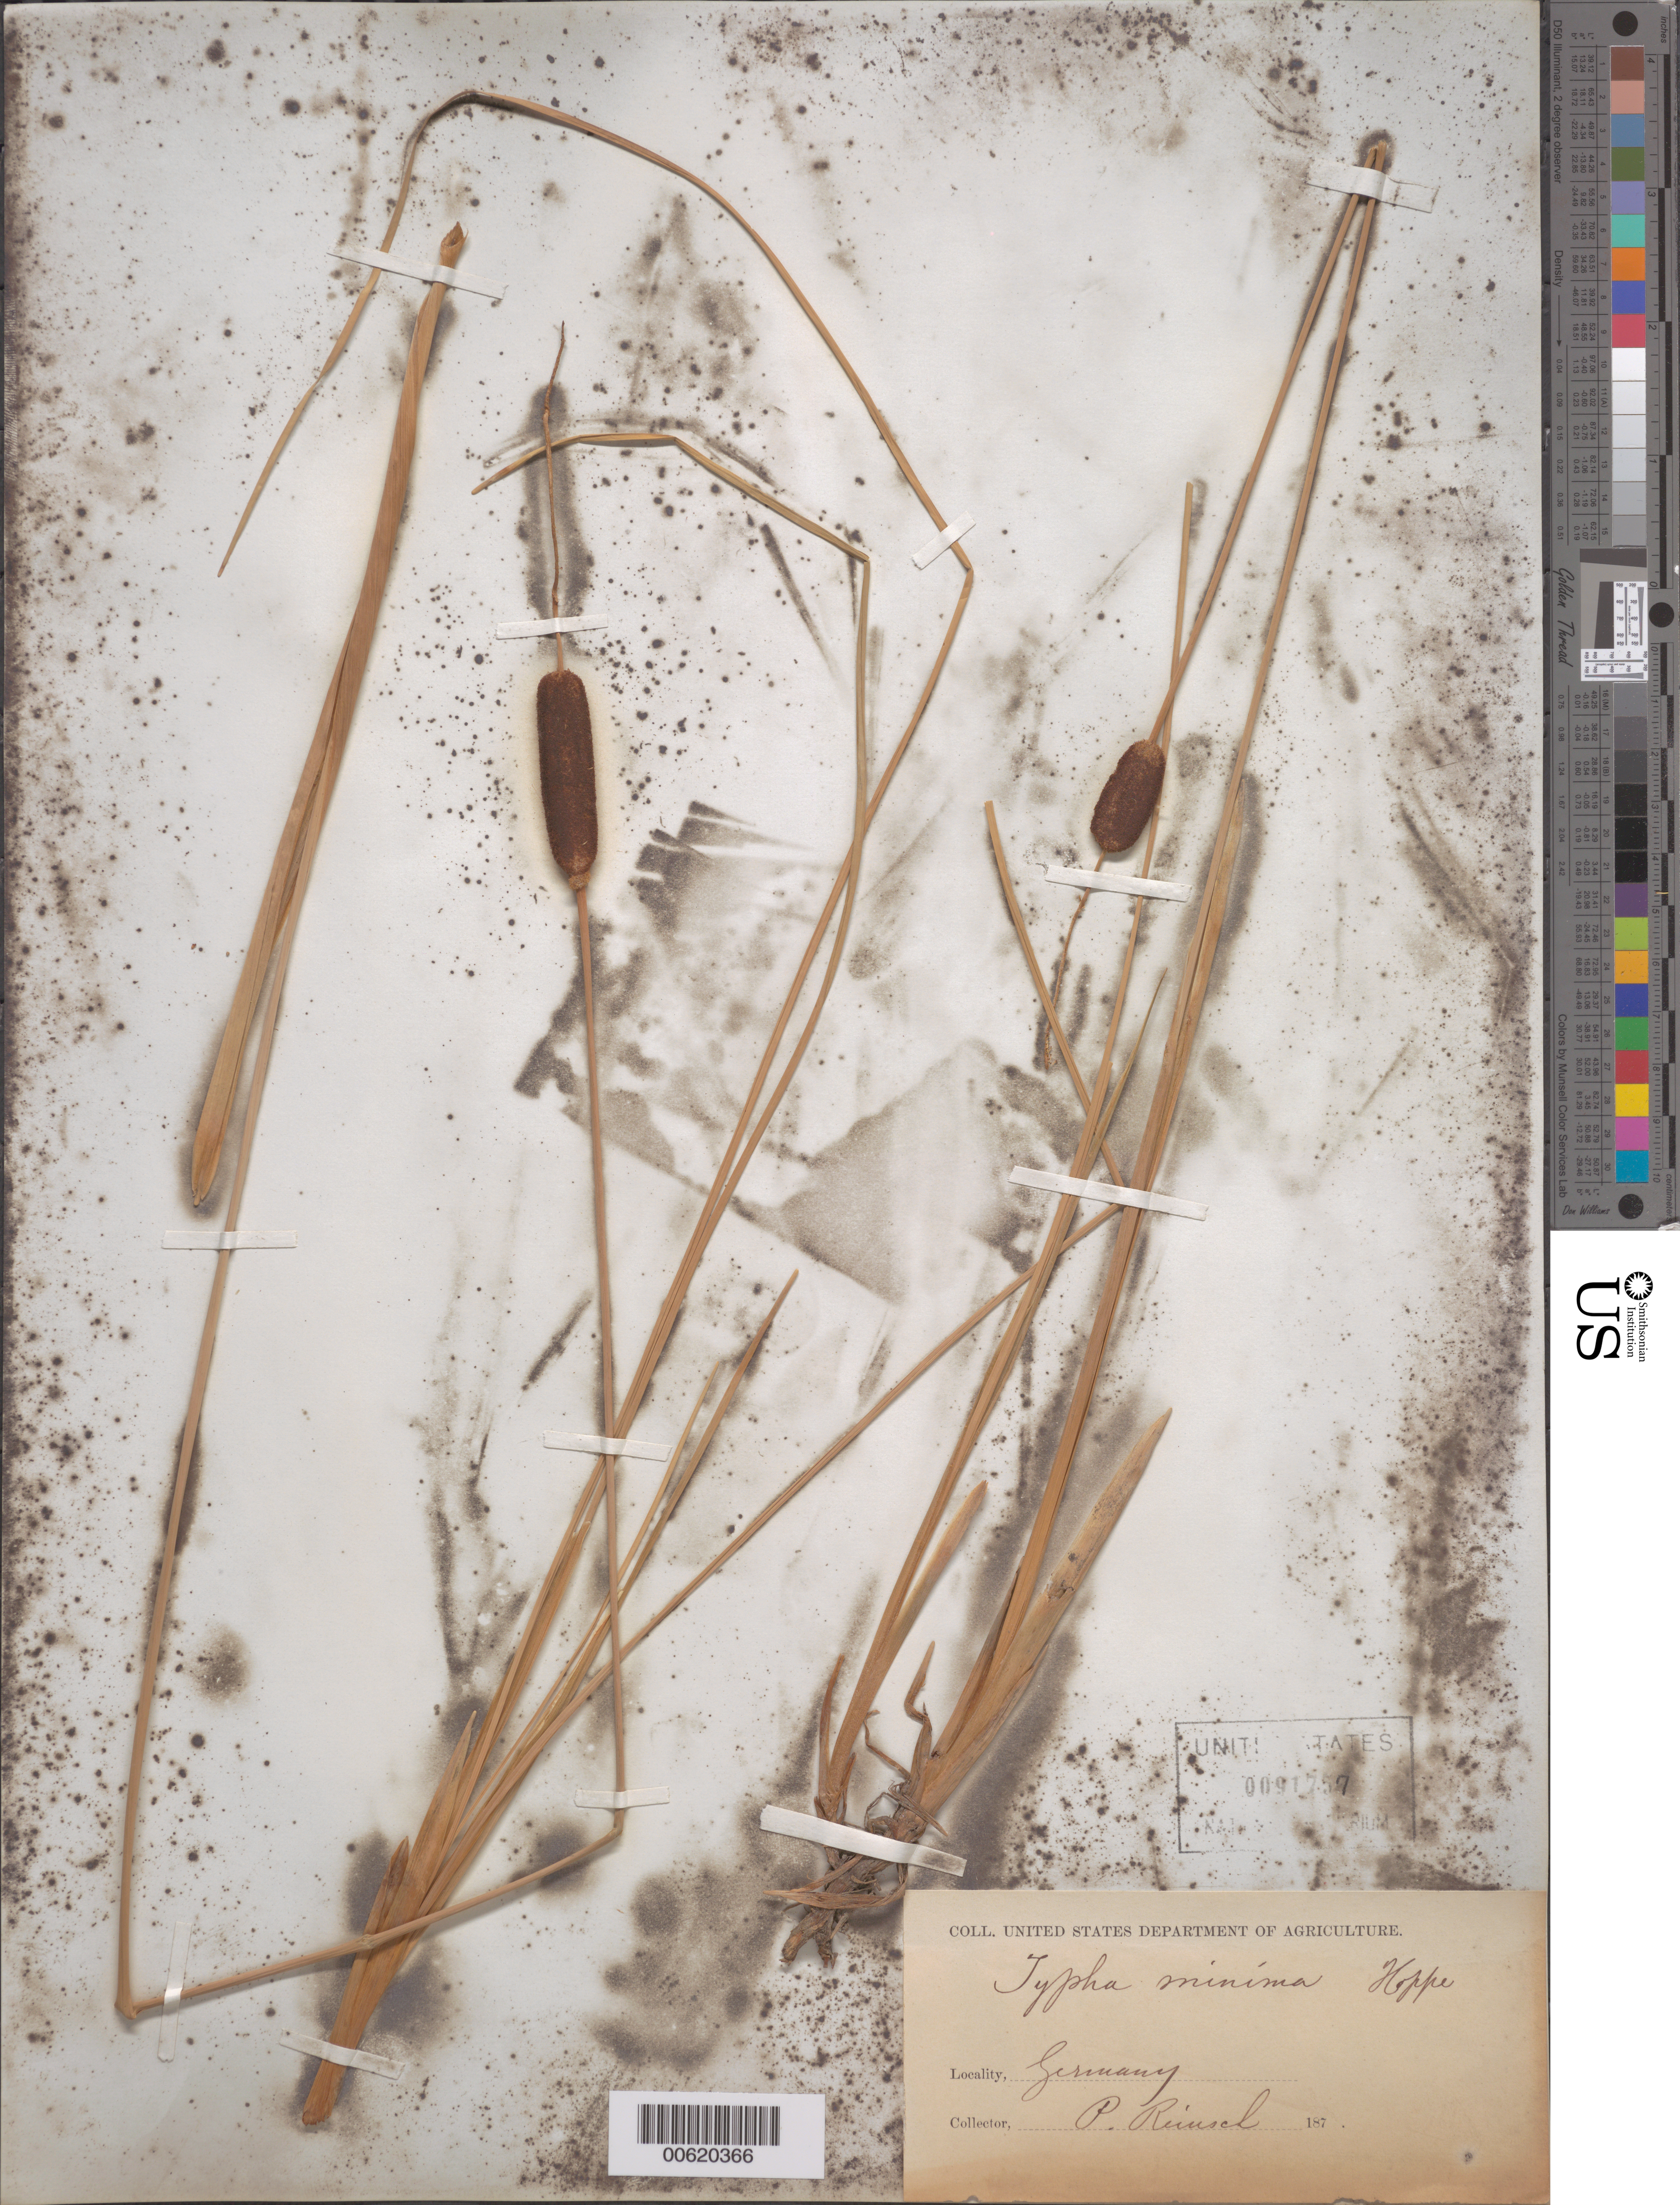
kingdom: Plantae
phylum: Tracheophyta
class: Liliopsida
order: Poales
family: Typhaceae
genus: Typha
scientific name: Typha minima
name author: Funck ex Hoppe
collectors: P. F. Reinsch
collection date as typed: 187-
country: Germany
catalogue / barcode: US 91757